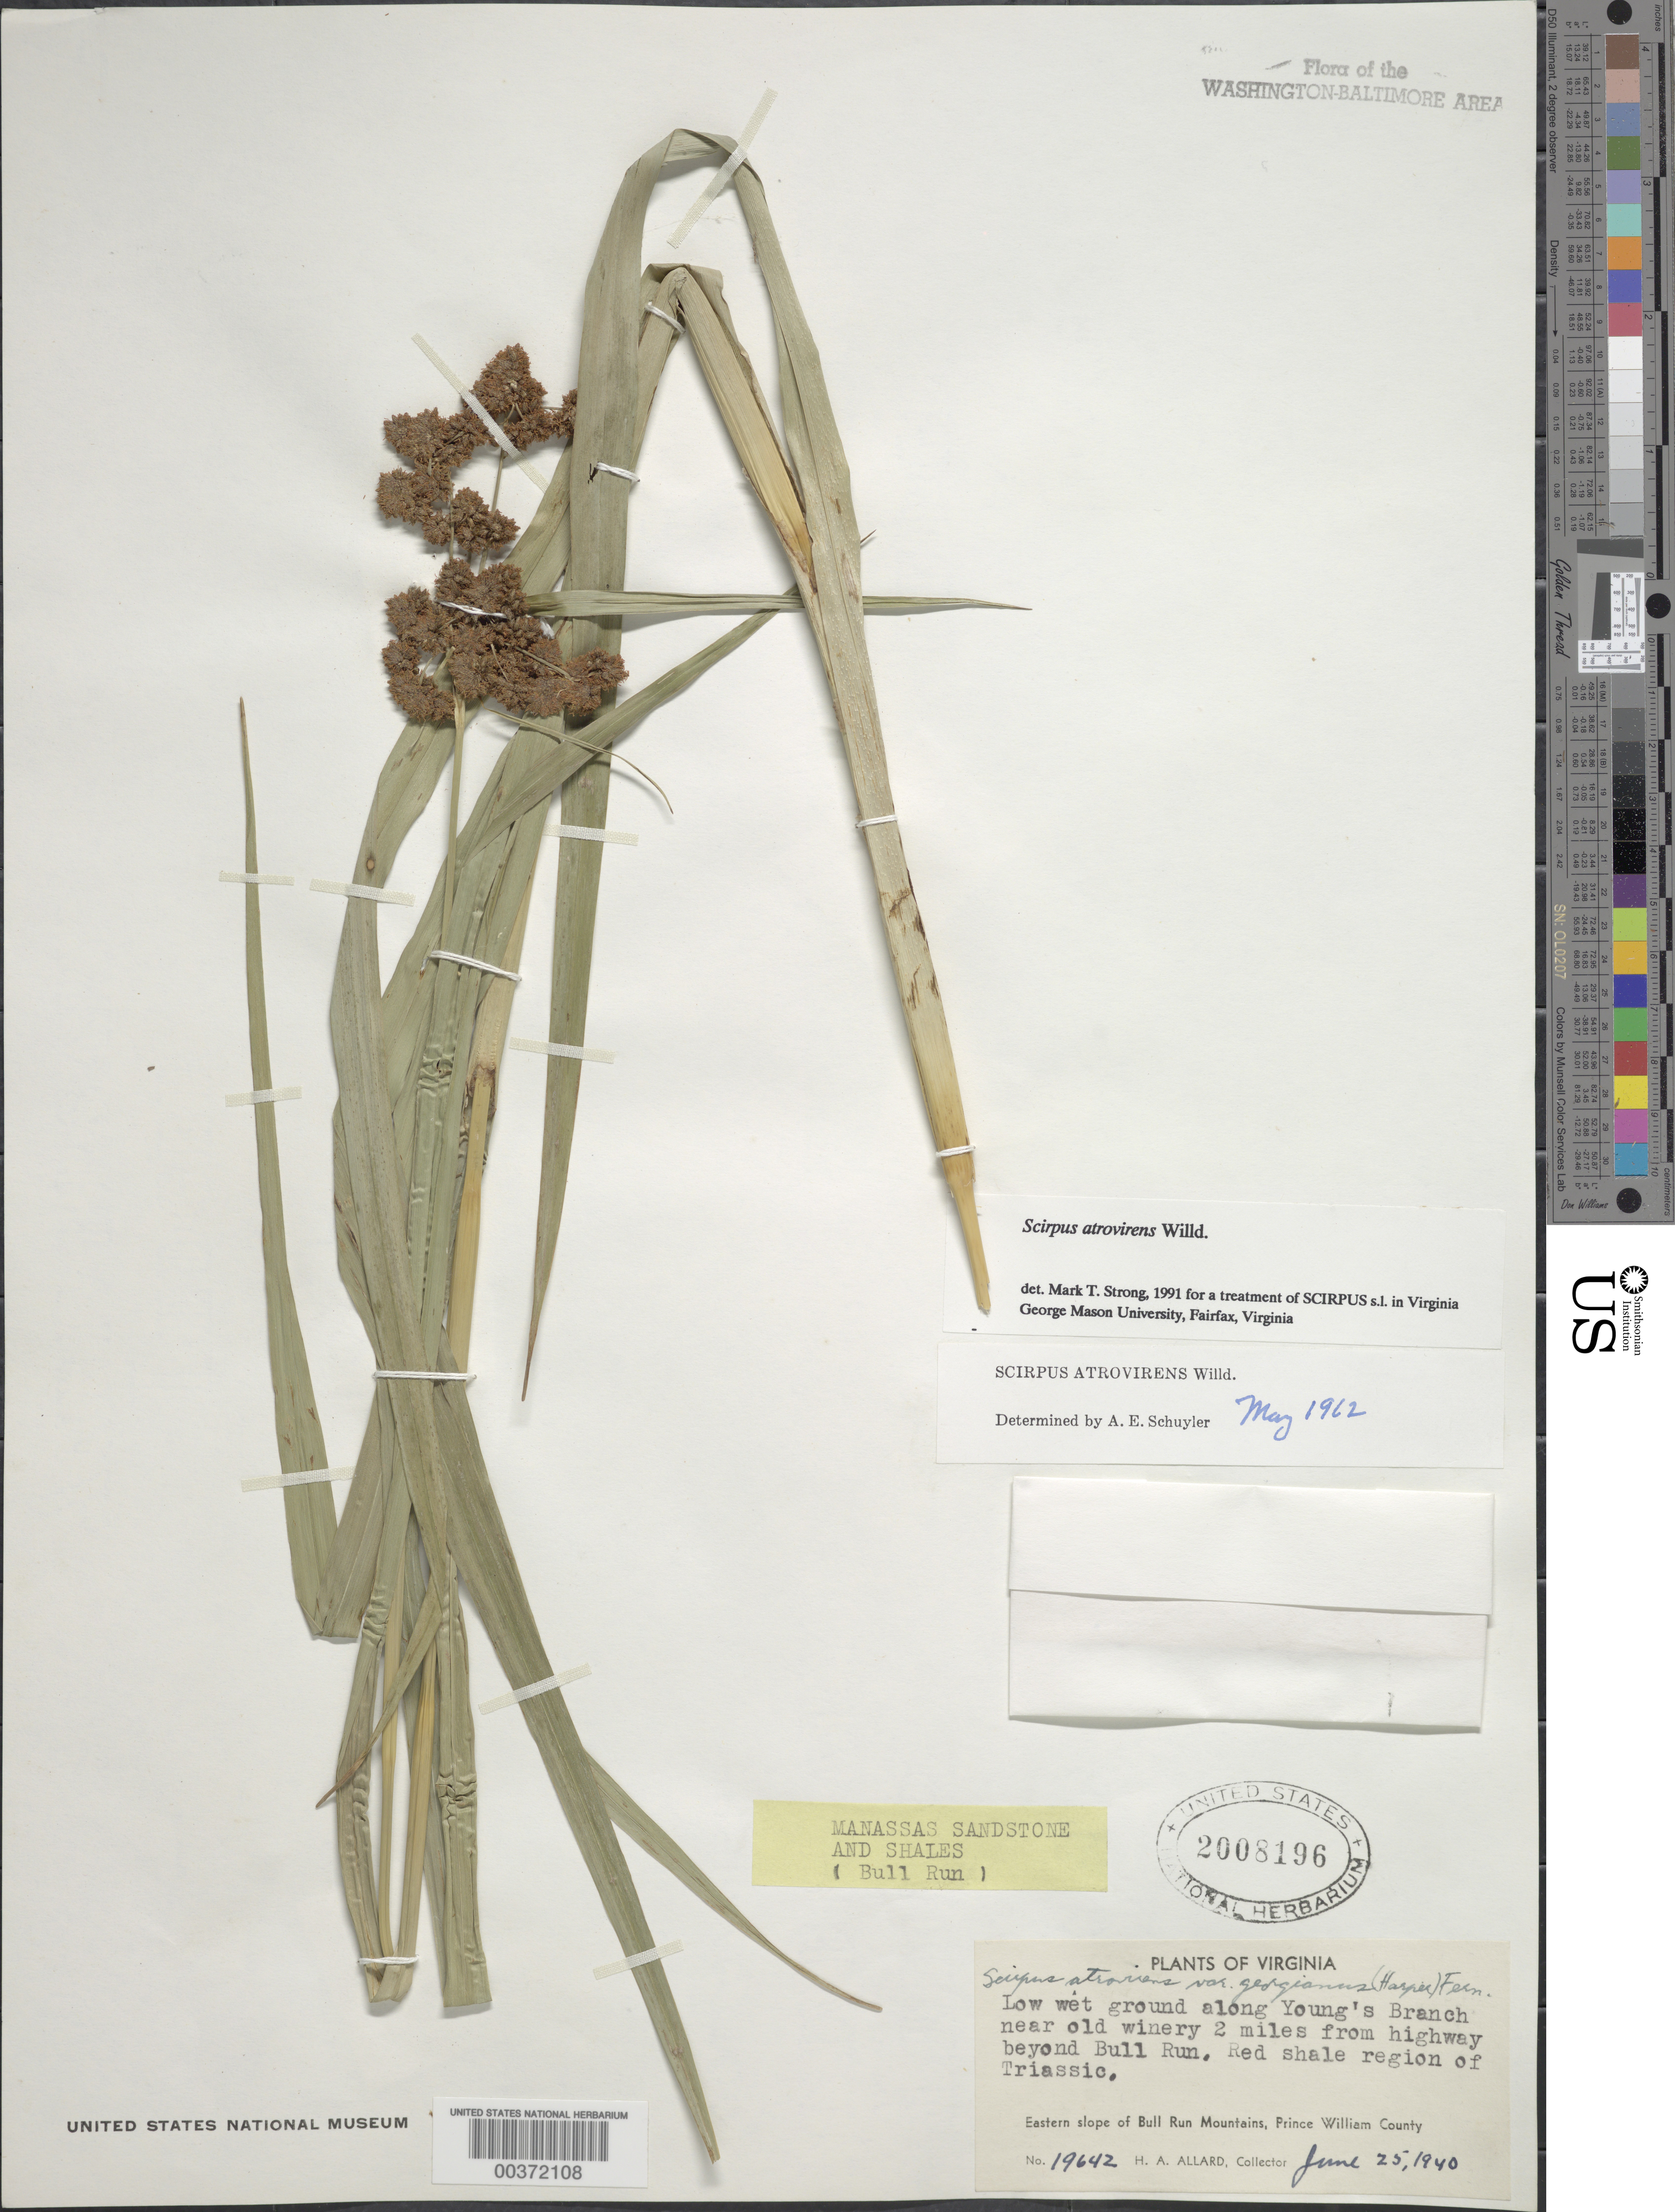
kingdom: Plantae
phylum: Tracheophyta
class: Liliopsida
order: Poales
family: Cyperaceae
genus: Scirpus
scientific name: Scirpus atrovirens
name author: Willd.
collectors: H. A. Allard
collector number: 19642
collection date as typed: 25 Jun 1940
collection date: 1940-06-25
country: United States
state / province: Virginia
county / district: Prince William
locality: Youngs Branch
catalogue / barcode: US 2008196